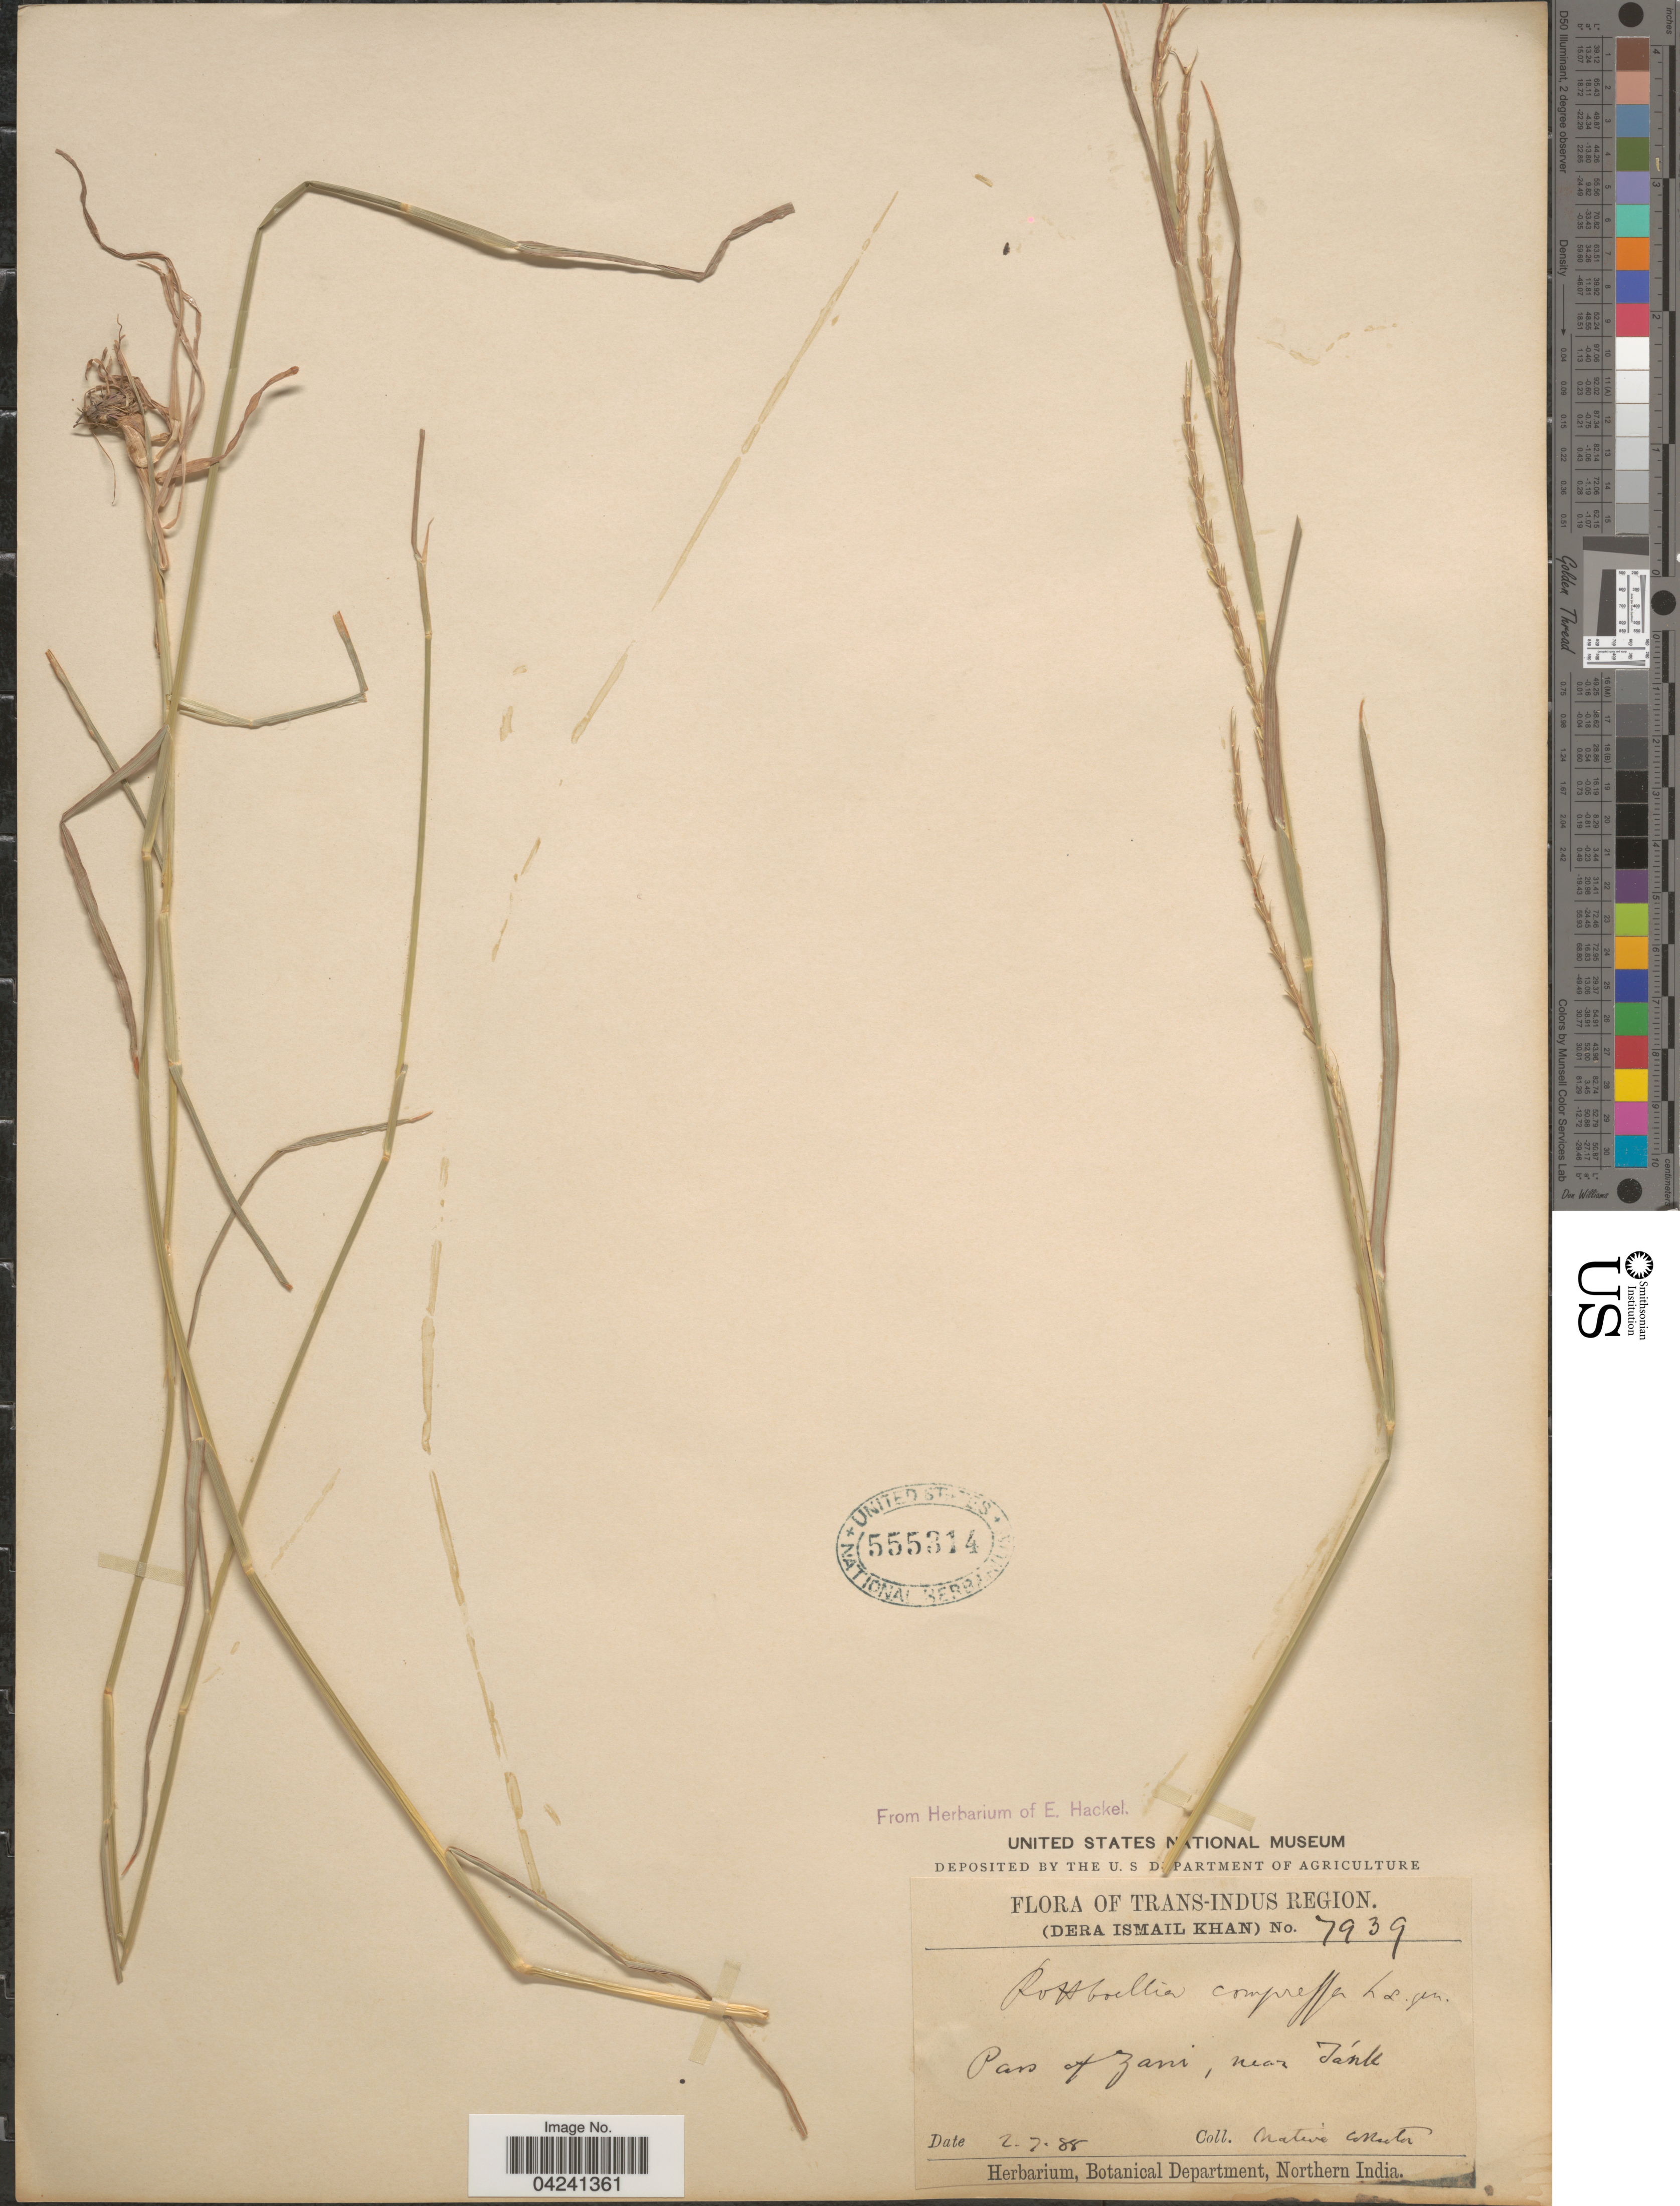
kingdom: Plantae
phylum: Tracheophyta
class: Liliopsida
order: Poales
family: Poaceae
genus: Hemarthria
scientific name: Hemarthria compressa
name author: (L.) R. Br.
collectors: Native collector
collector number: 7939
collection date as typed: Transcribed d/m/y: 2/7/88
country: Pakistan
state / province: Khyber Pakhtunkhwa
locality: Trans-Indus Region. Pass of Zani, near Tánk.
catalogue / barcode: US 555314